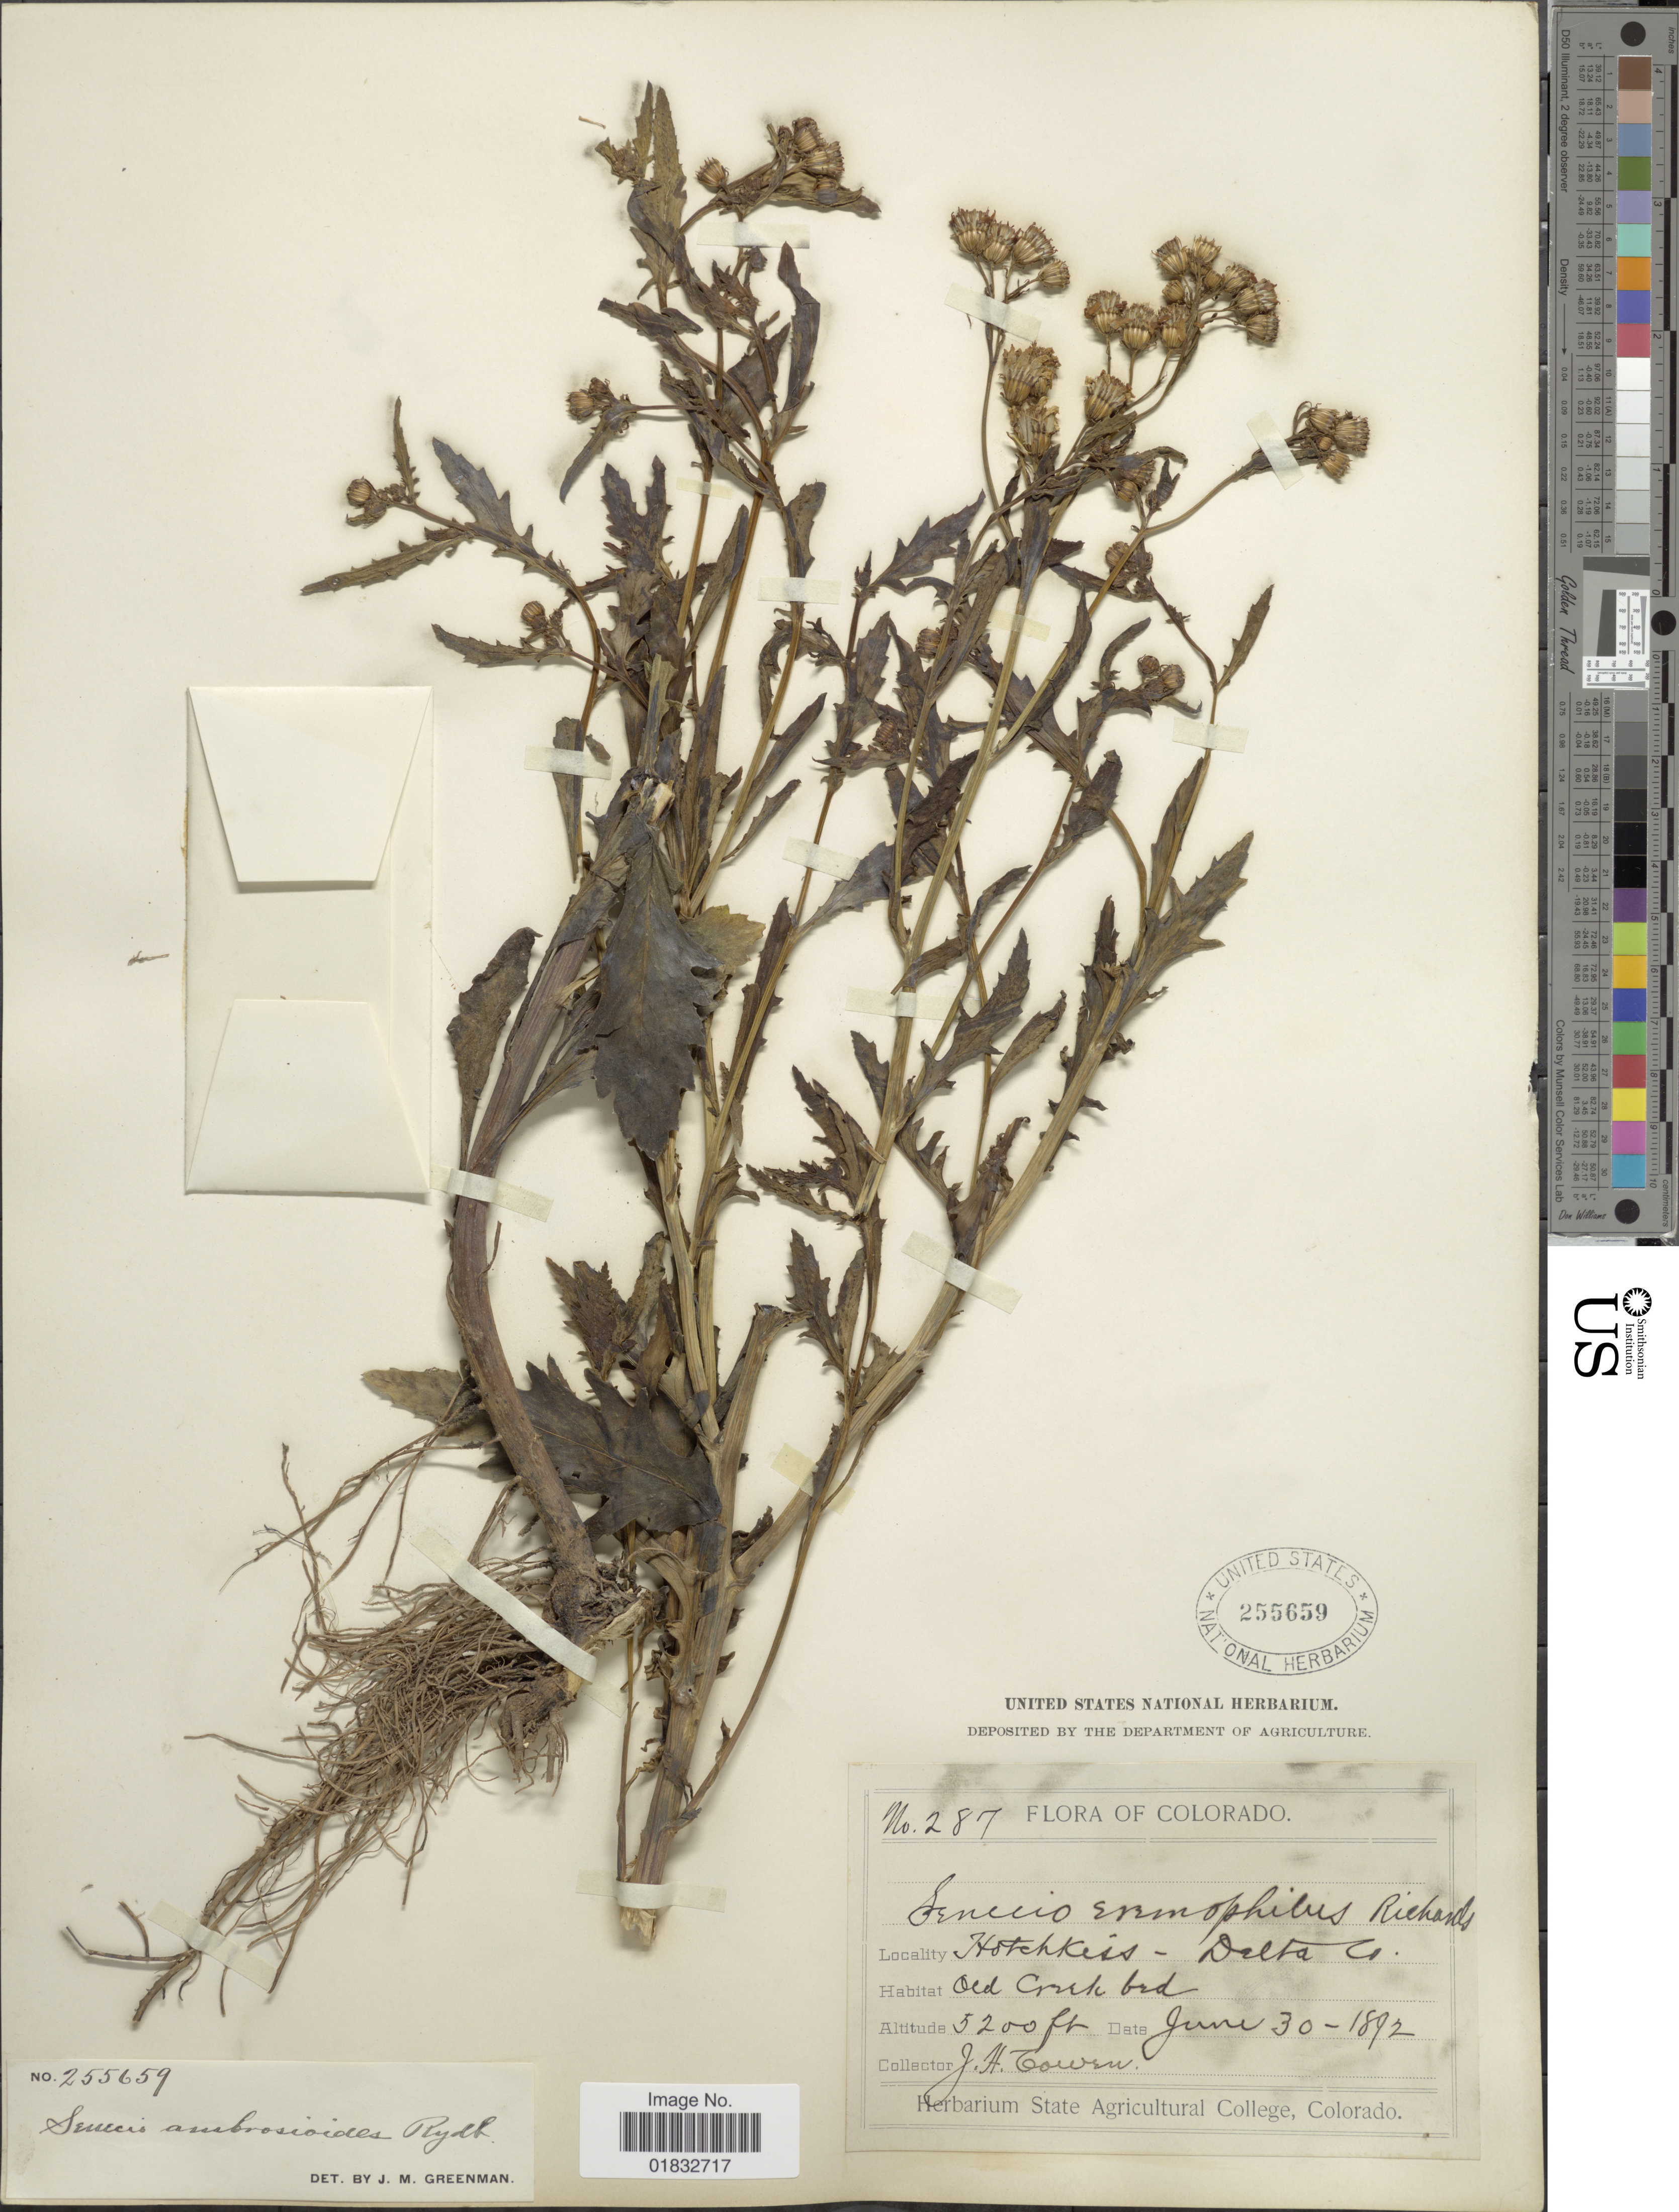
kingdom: Plantae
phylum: Tracheophyta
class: Magnoliopsida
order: Asterales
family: Asteraceae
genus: Senecio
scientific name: Senecio eremophilus var. kingii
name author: (Rydb.) Greenm.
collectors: J. H. Cowan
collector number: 287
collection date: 1892-06-30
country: United States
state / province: Colorado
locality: Hotchkiss - Delta Co, Old Creek bed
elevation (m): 1585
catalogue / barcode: US 255659